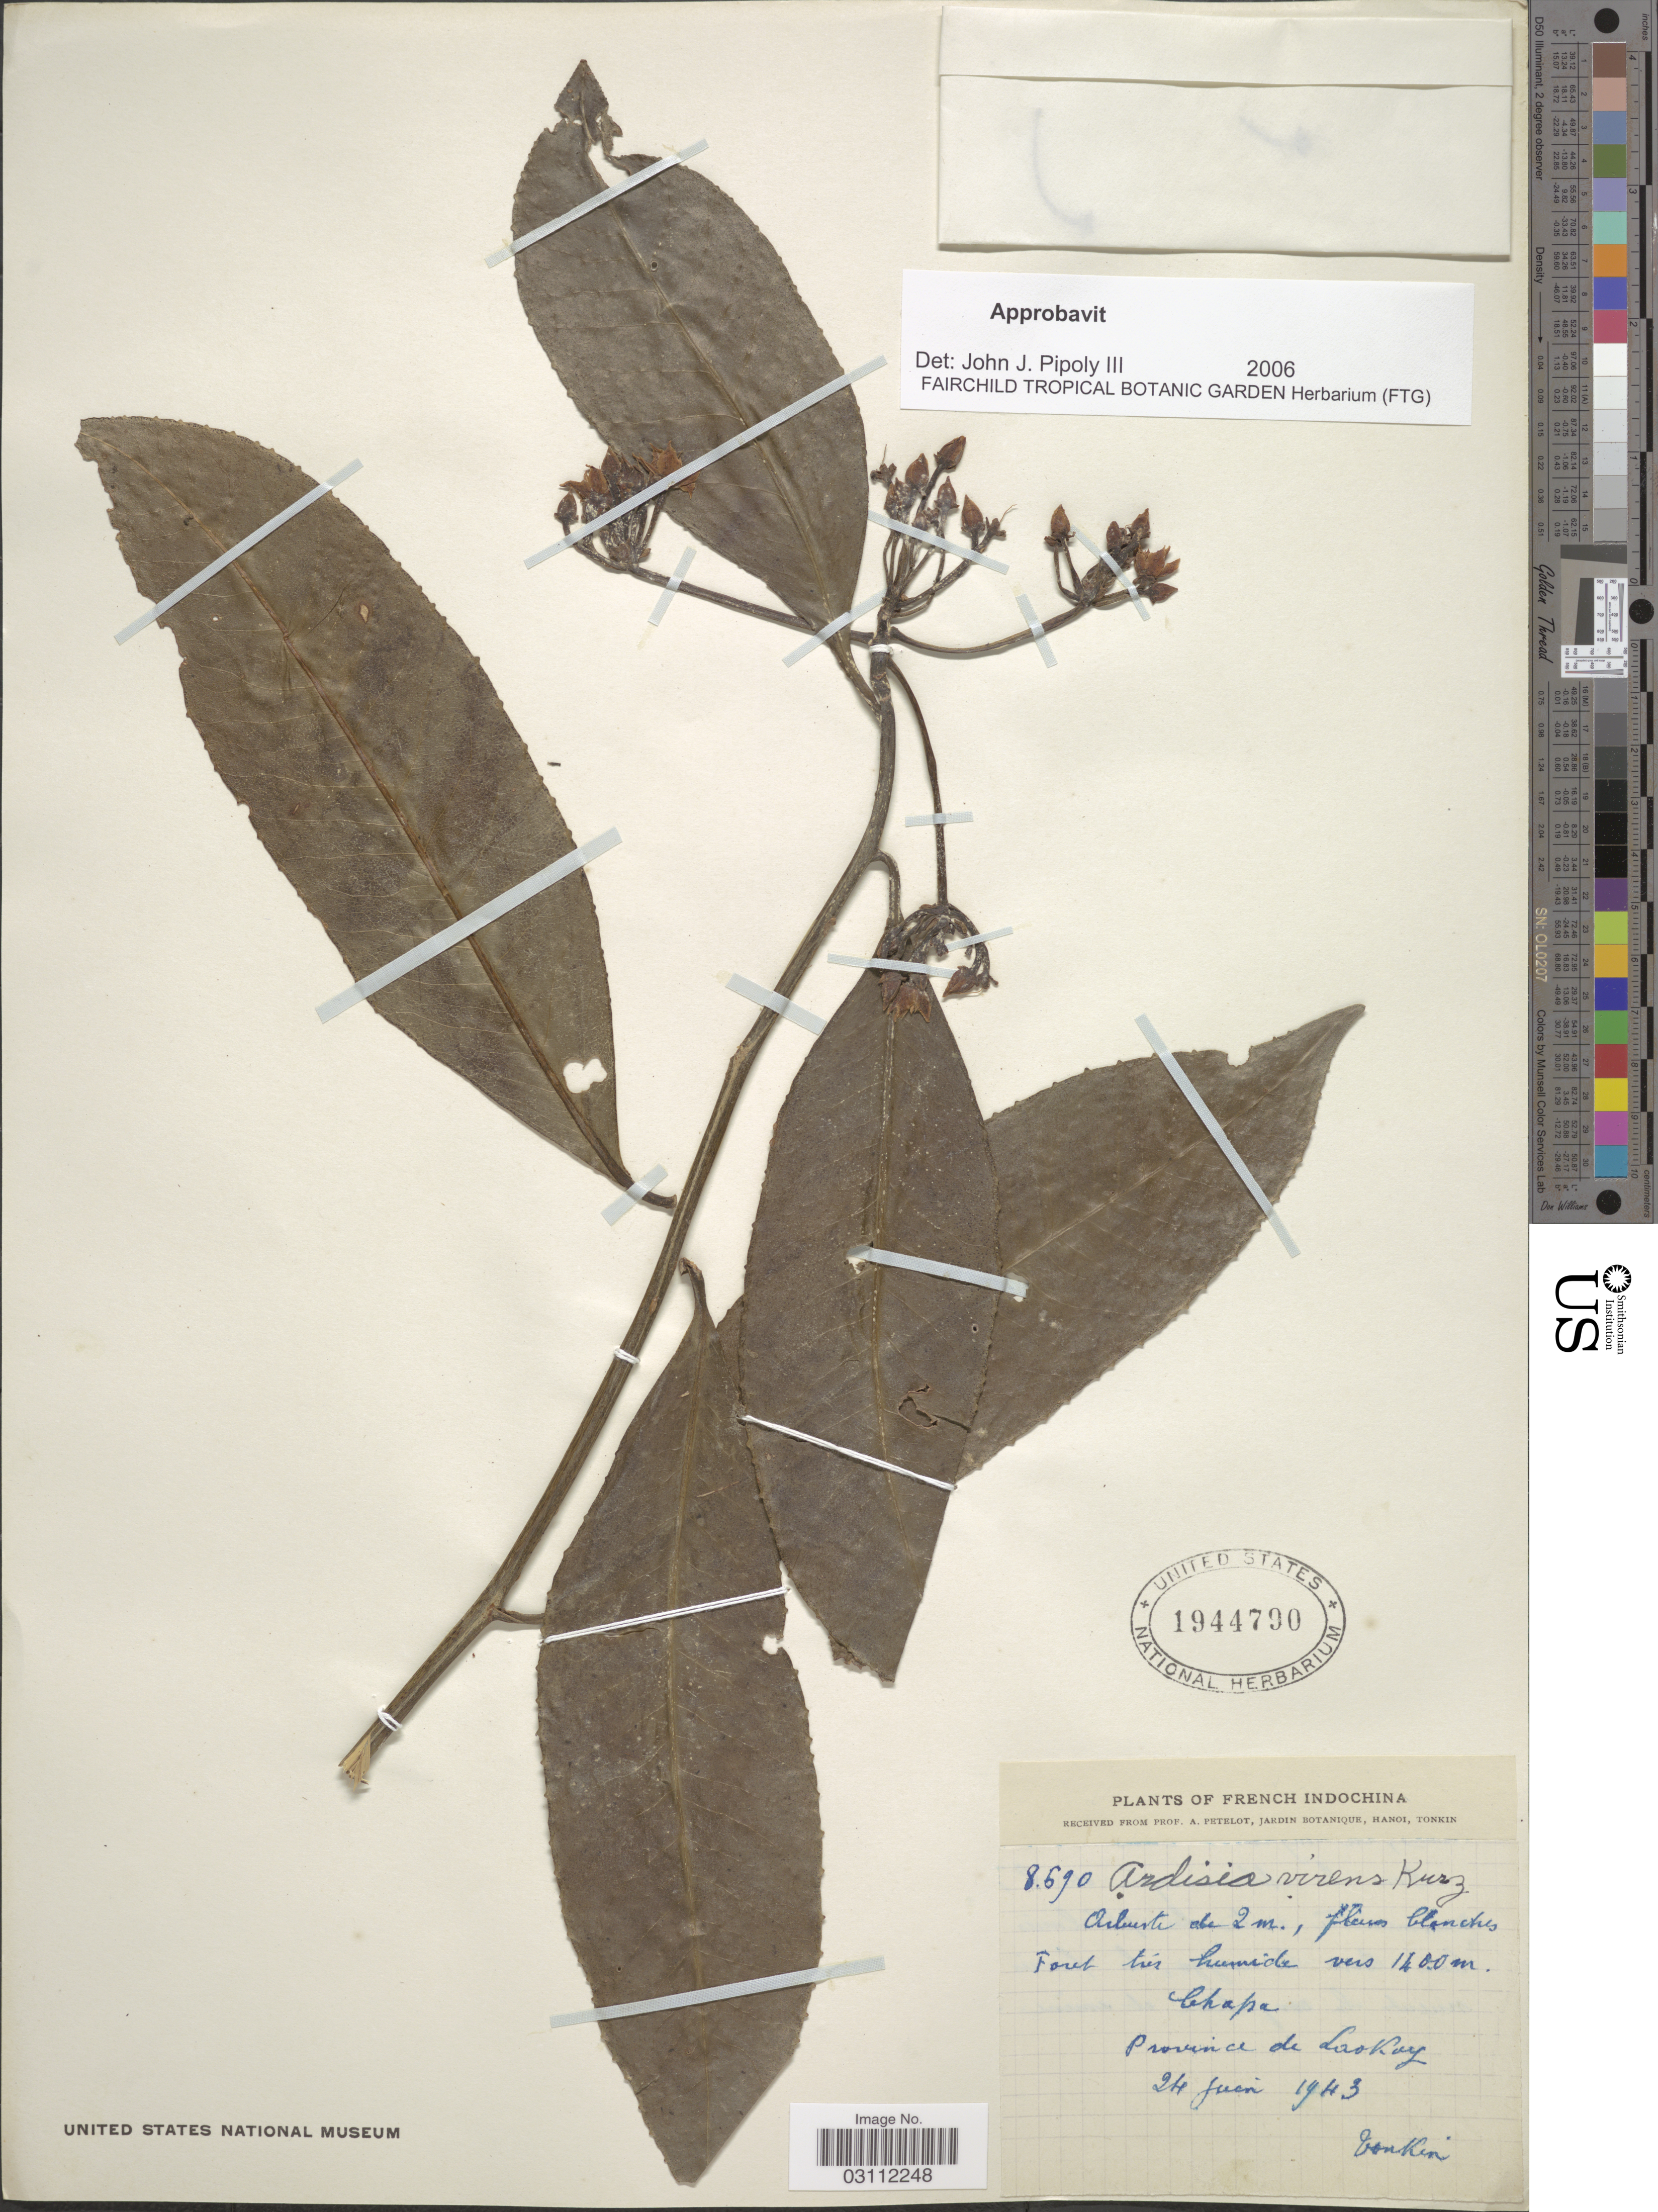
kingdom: Plantae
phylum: Tracheophyta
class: Magnoliopsida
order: Ericales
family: Primulaceae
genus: Ardisia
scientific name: Ardisia virens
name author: Kurz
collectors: A. Petelot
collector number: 8590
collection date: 1943-06-24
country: Vietnam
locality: French Indochina. Chapa. Province de Lao Koy.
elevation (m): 1400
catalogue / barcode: US 1944790